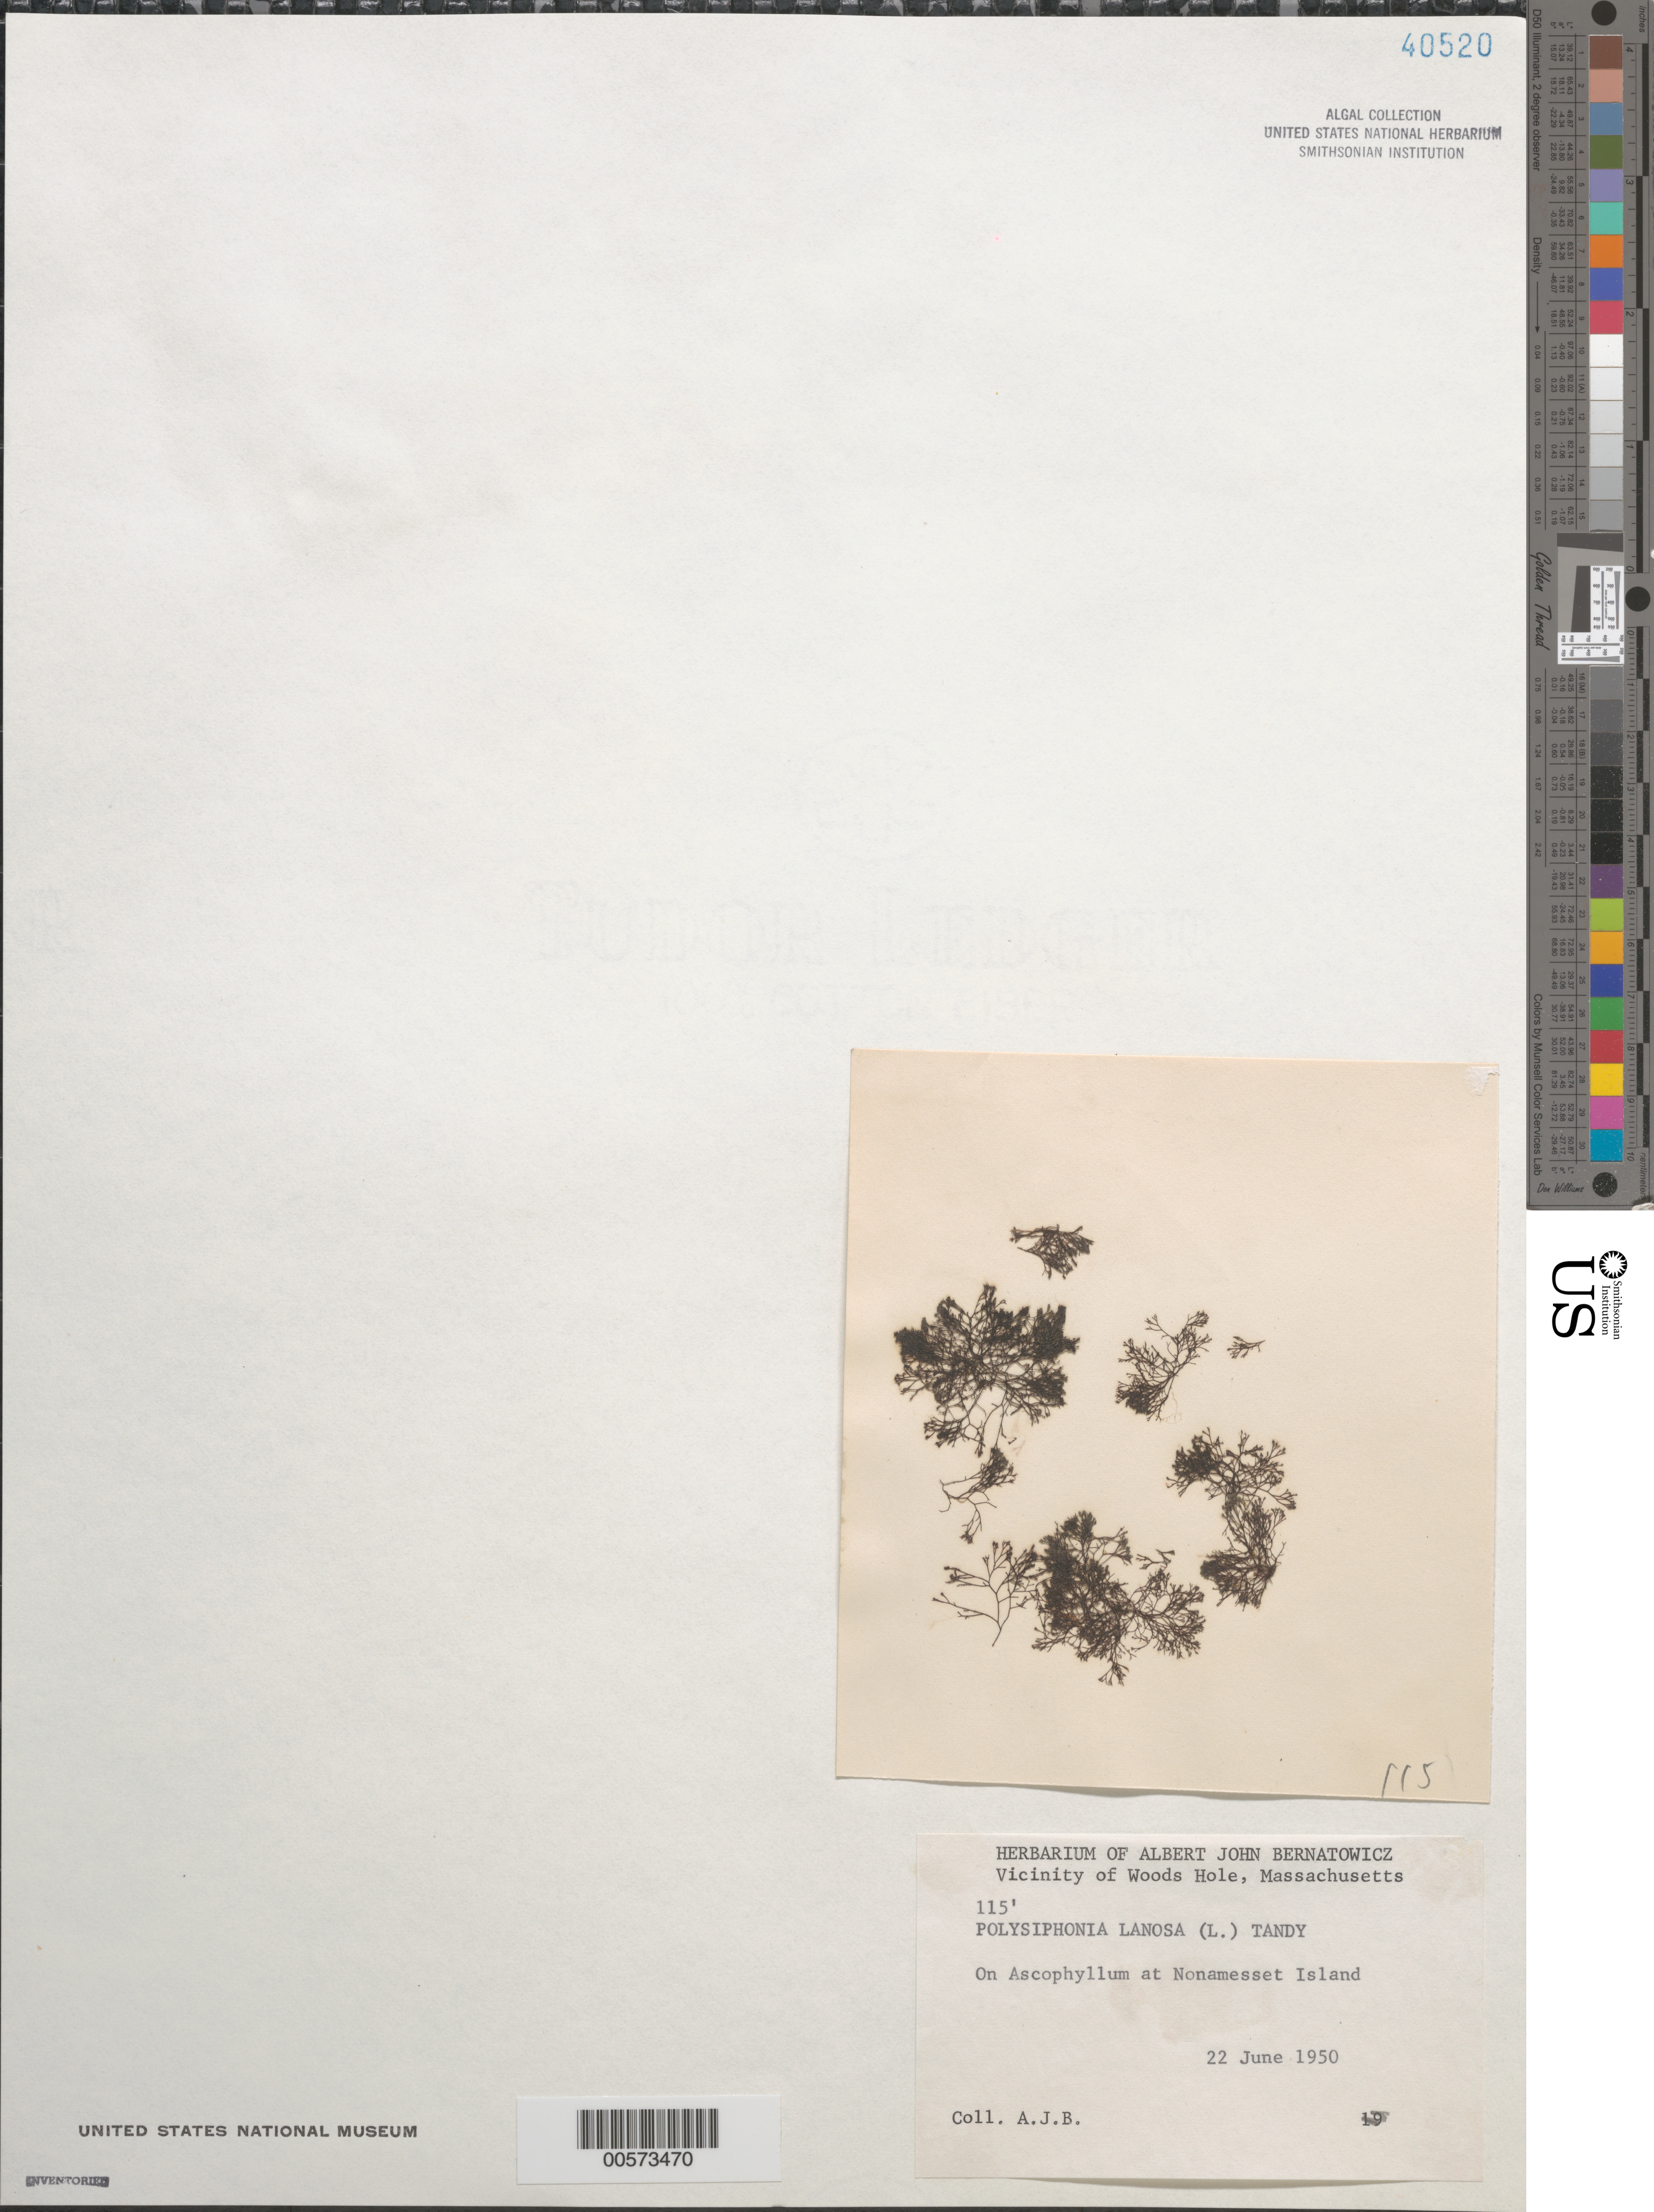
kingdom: Plantae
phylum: Rhodophyta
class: Florideophyceae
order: Ceramiales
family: Rhodomelaceae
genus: Vertebrata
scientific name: Vertebrata lanosa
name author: (L.) T.A. Chr.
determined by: Algae name updating Project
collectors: A. Bernatowicz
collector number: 115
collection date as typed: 22 Jun 1950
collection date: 1950-06-22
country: United States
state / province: Massachusetts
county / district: Dukes County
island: Nonamesset Island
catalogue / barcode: US 40520